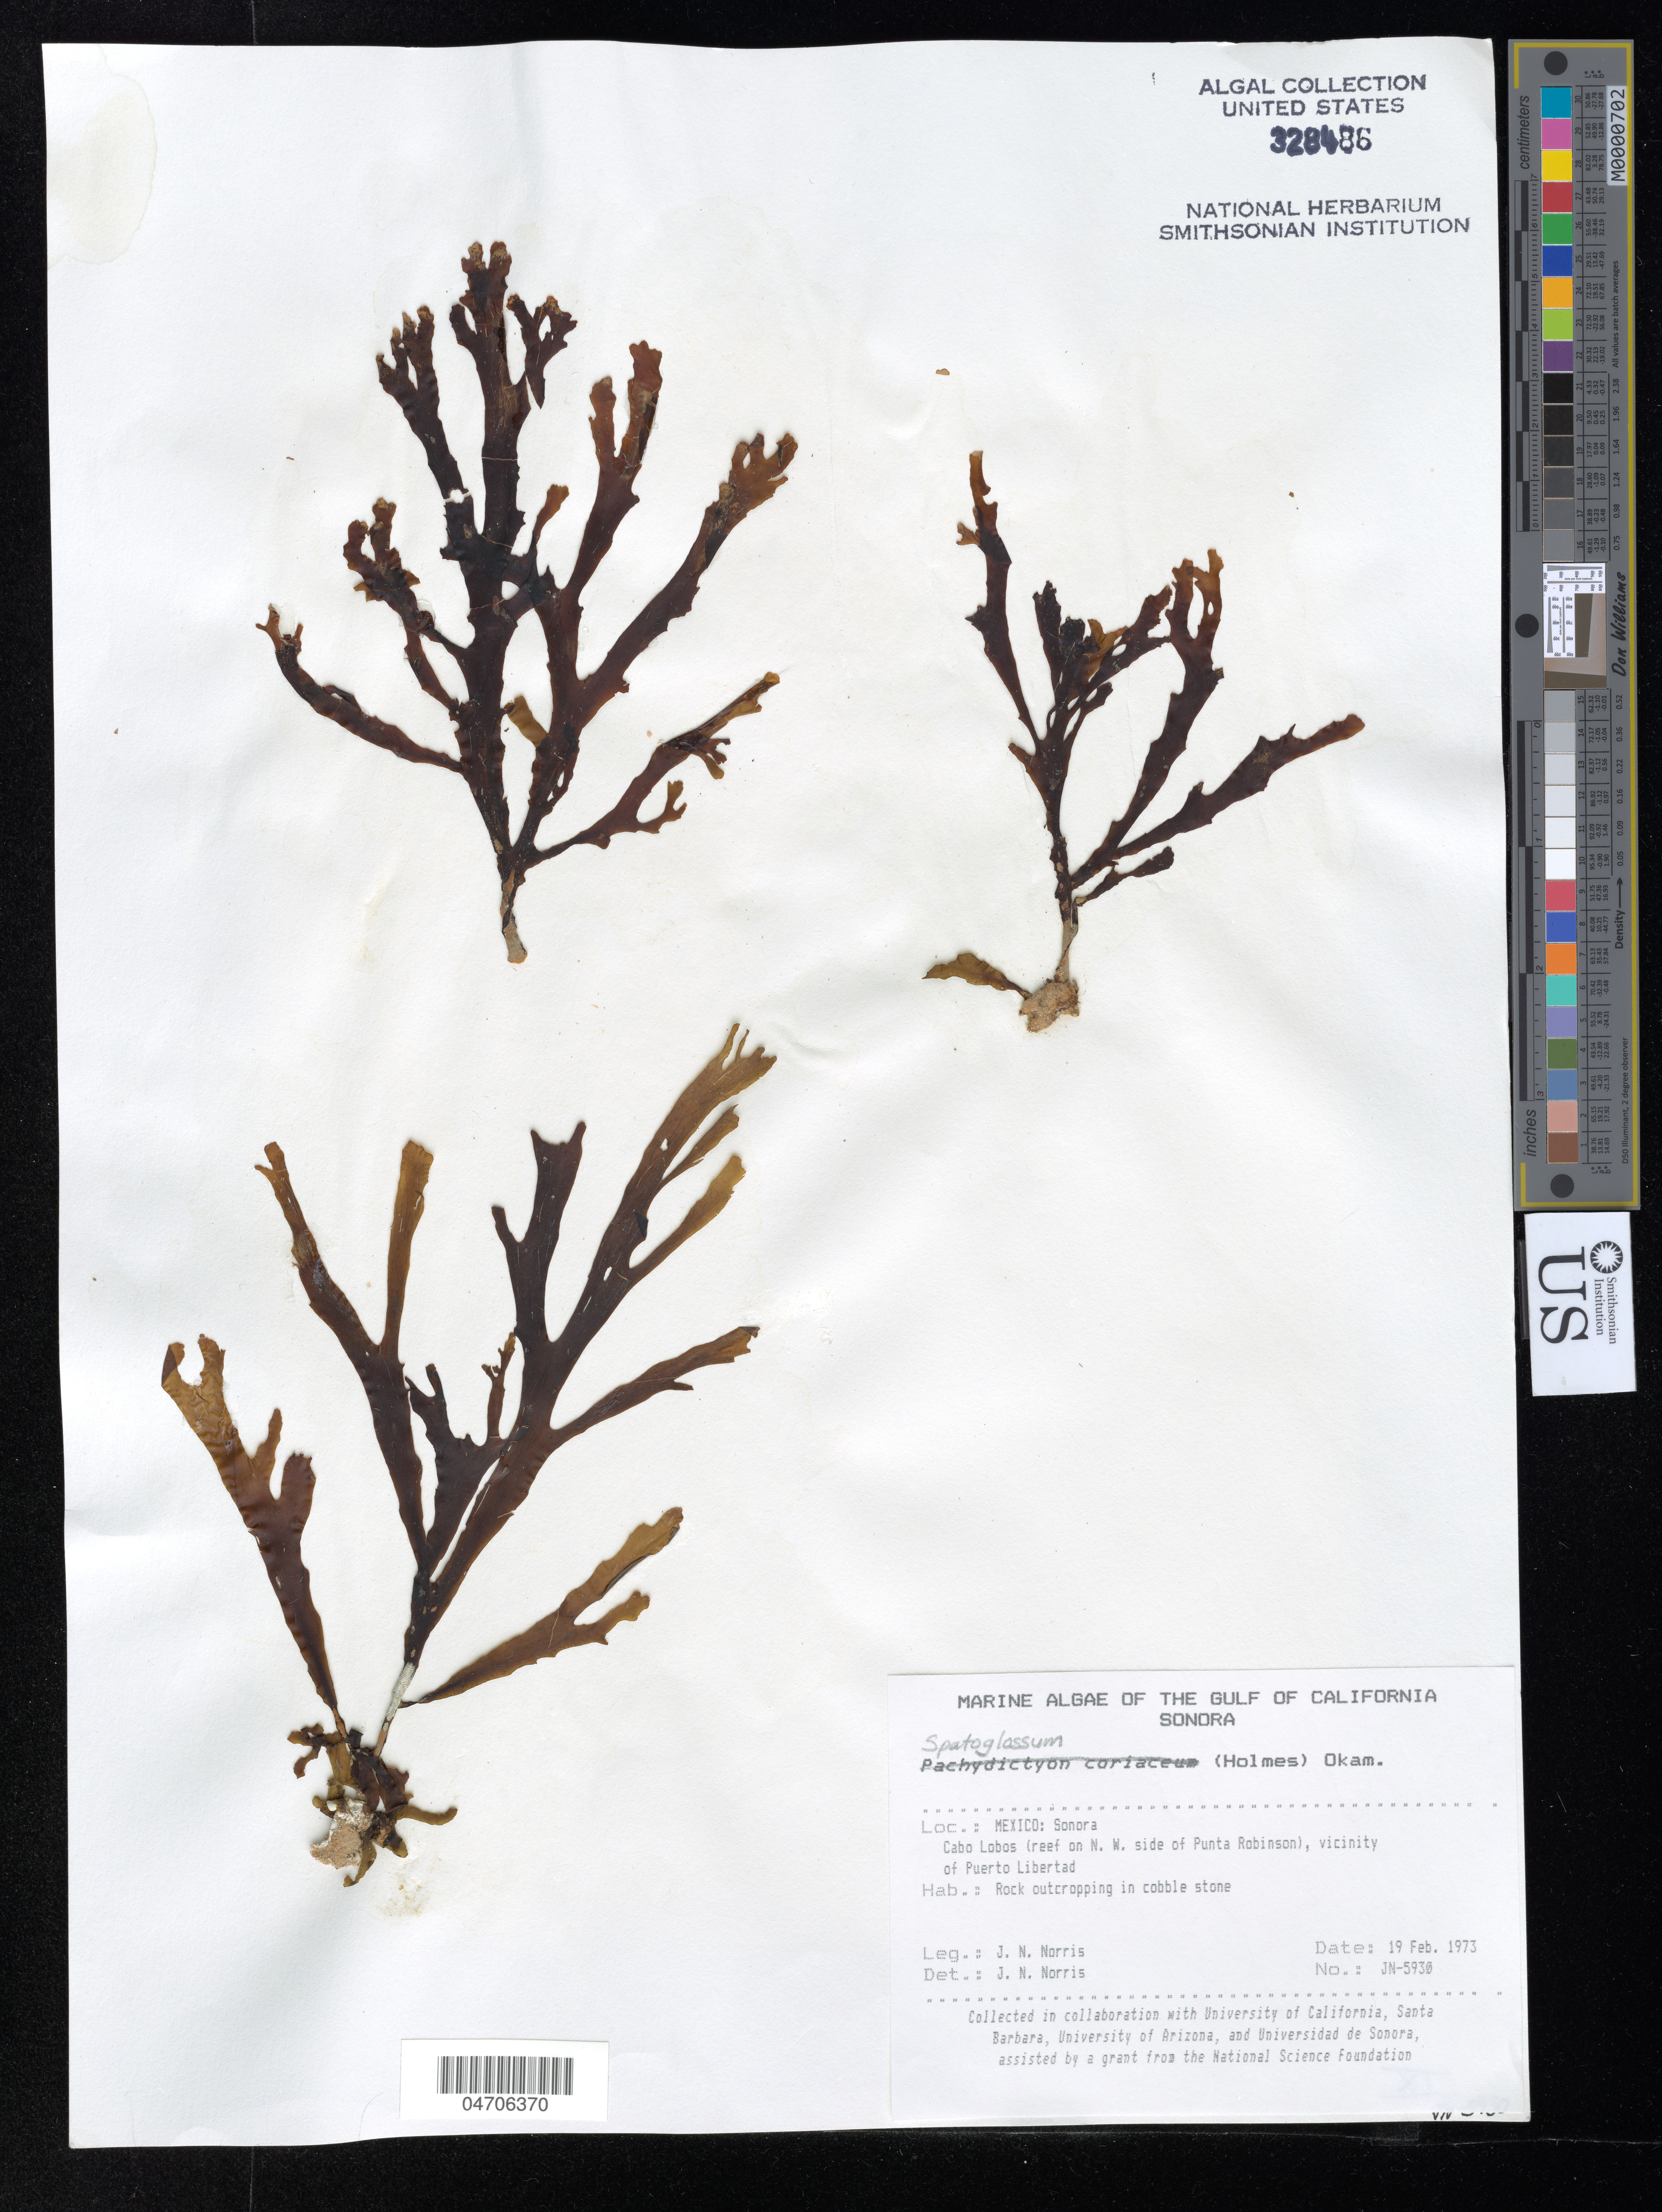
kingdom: Chromista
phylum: Ochrophyta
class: Phaeophyceae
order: Dictyotales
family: Dictyotaceae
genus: Spatoglossum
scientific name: Spatoglossum sp.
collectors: J. Norris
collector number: JN-5930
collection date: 1973-02-19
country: Mexico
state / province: Sonora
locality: The Gulf of California. Cabo Lobos (reef on N. W. side of Punta Robinson), vicinity of Puerto Libertad.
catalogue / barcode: US 328486